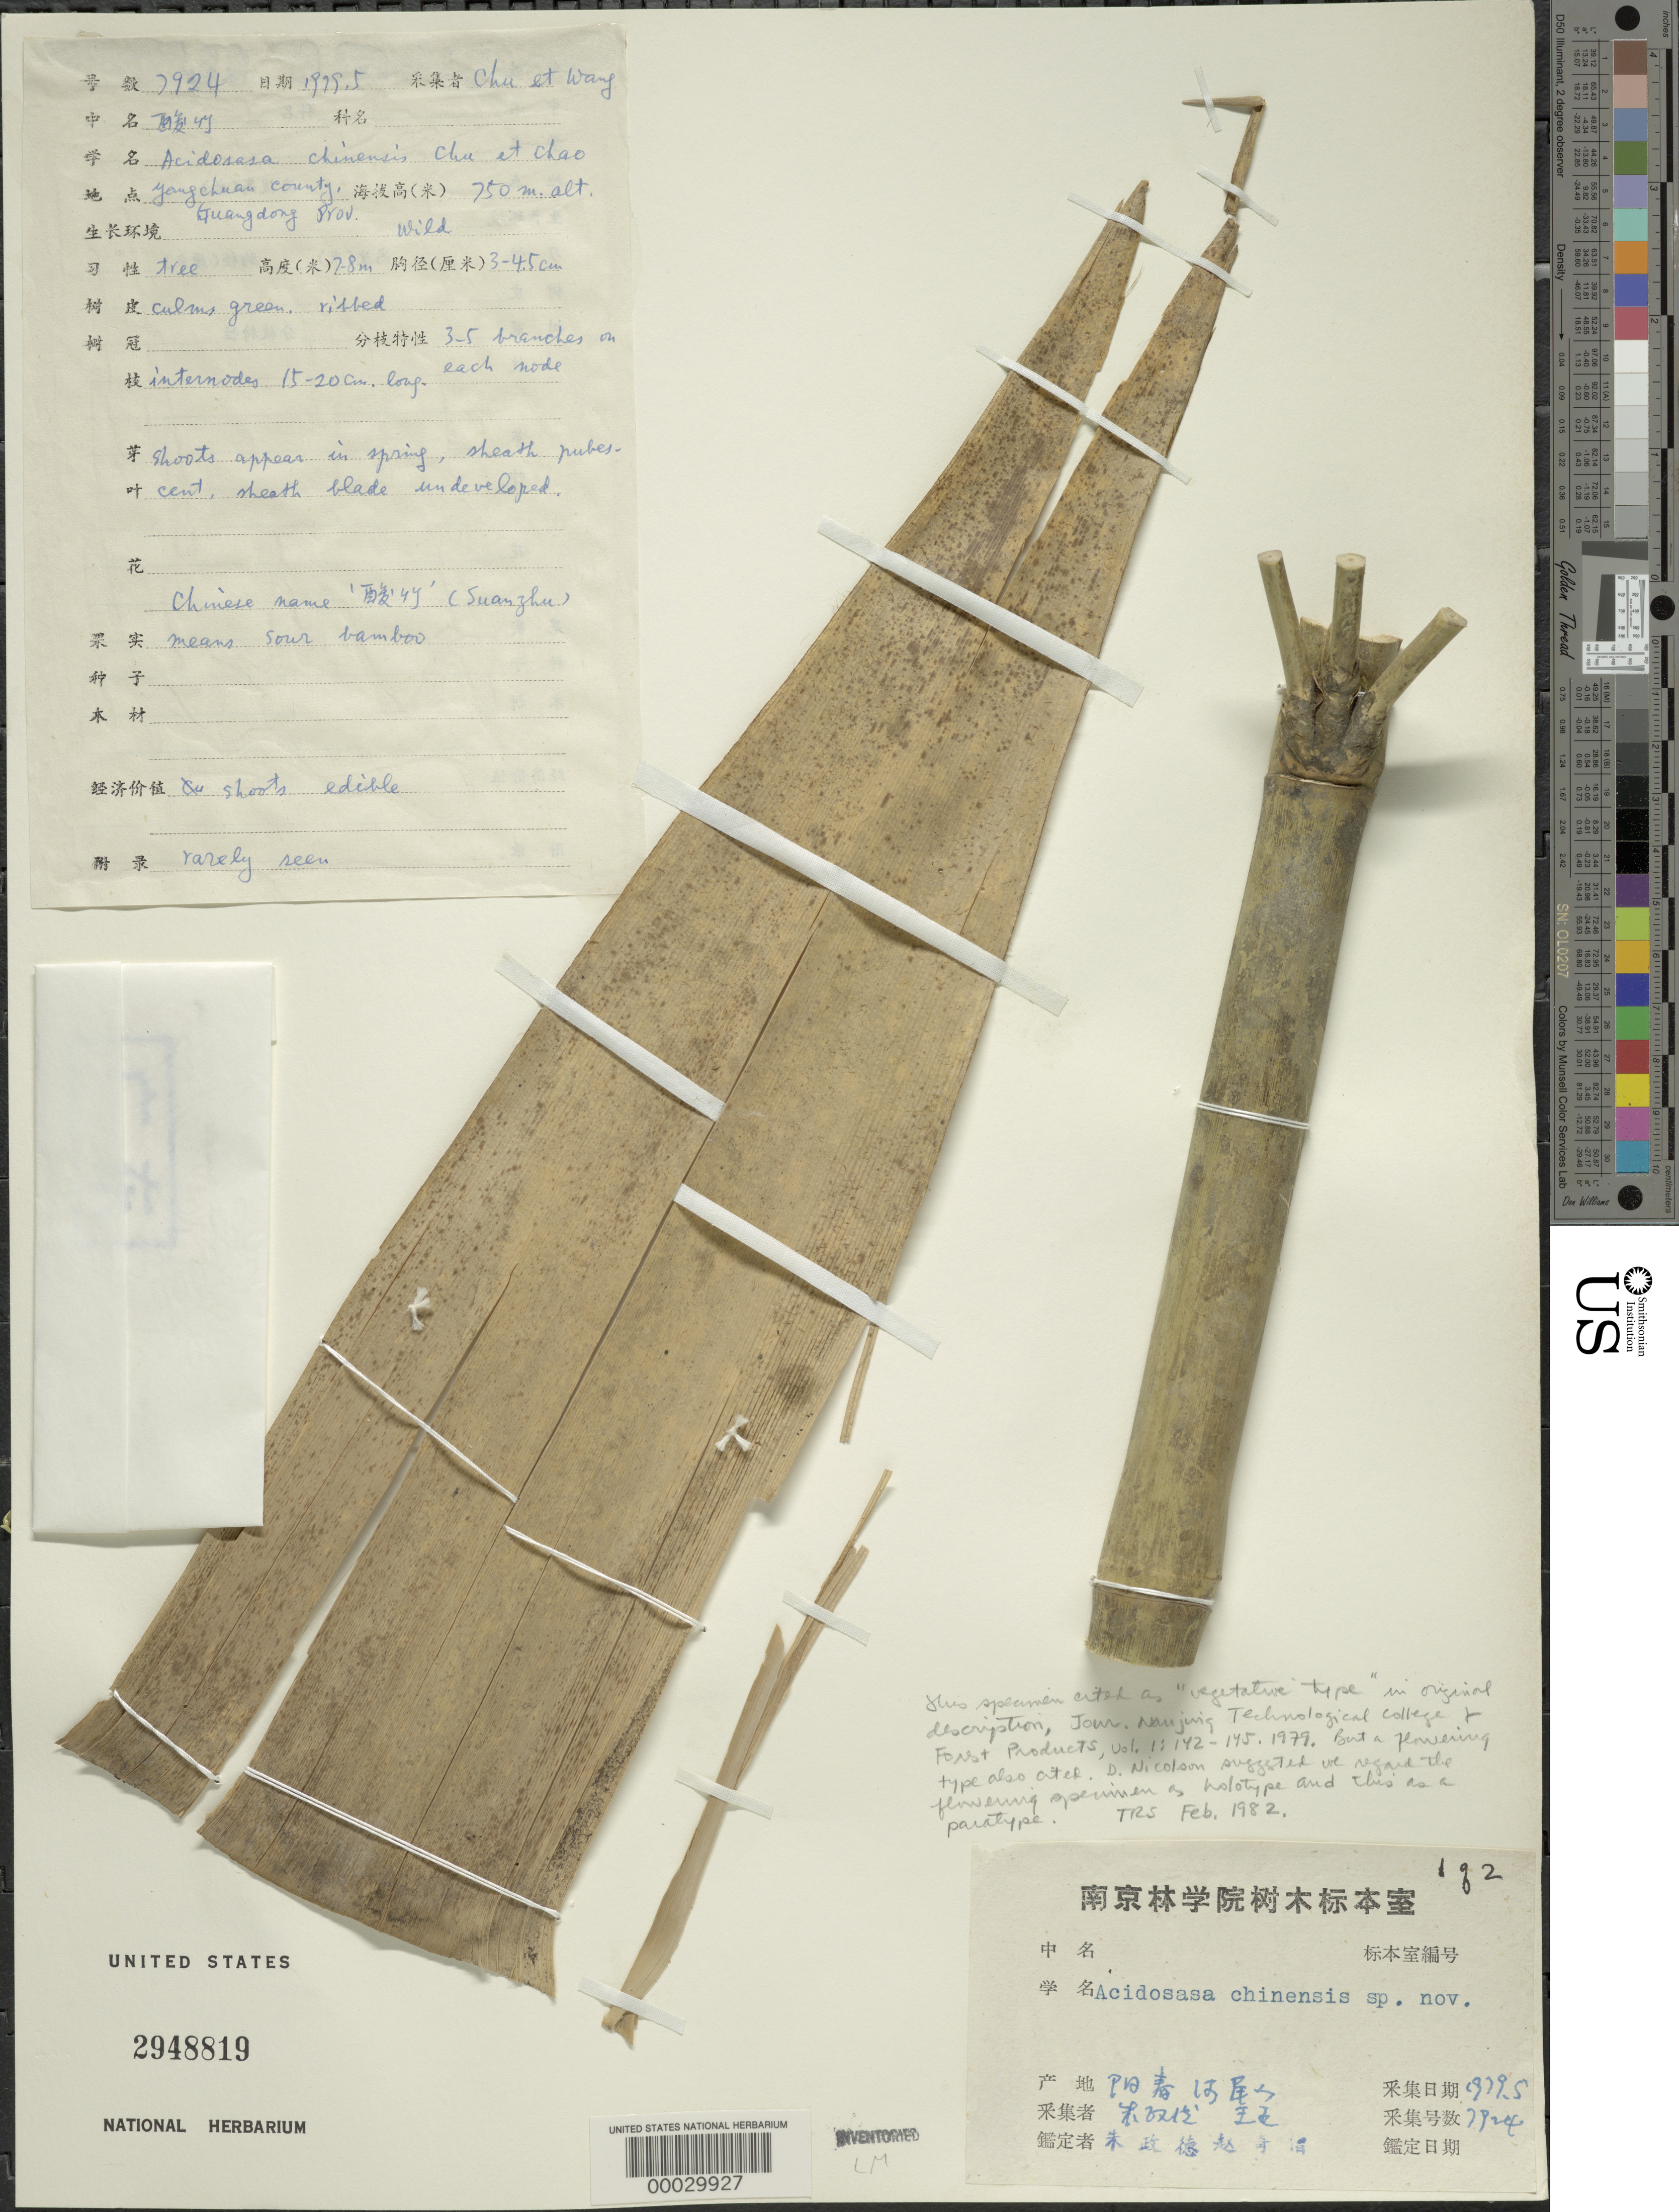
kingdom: Plantae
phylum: Tracheophyta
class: Liliopsida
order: Poales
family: Poaceae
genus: Acidosasa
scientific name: Acidosasa chinensis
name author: C.D. Chu & C.S. Chao ex Keng f.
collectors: C. Wang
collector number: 7924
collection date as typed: May 1979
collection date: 1979-05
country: China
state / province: Guangdong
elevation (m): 750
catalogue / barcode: US 2948819